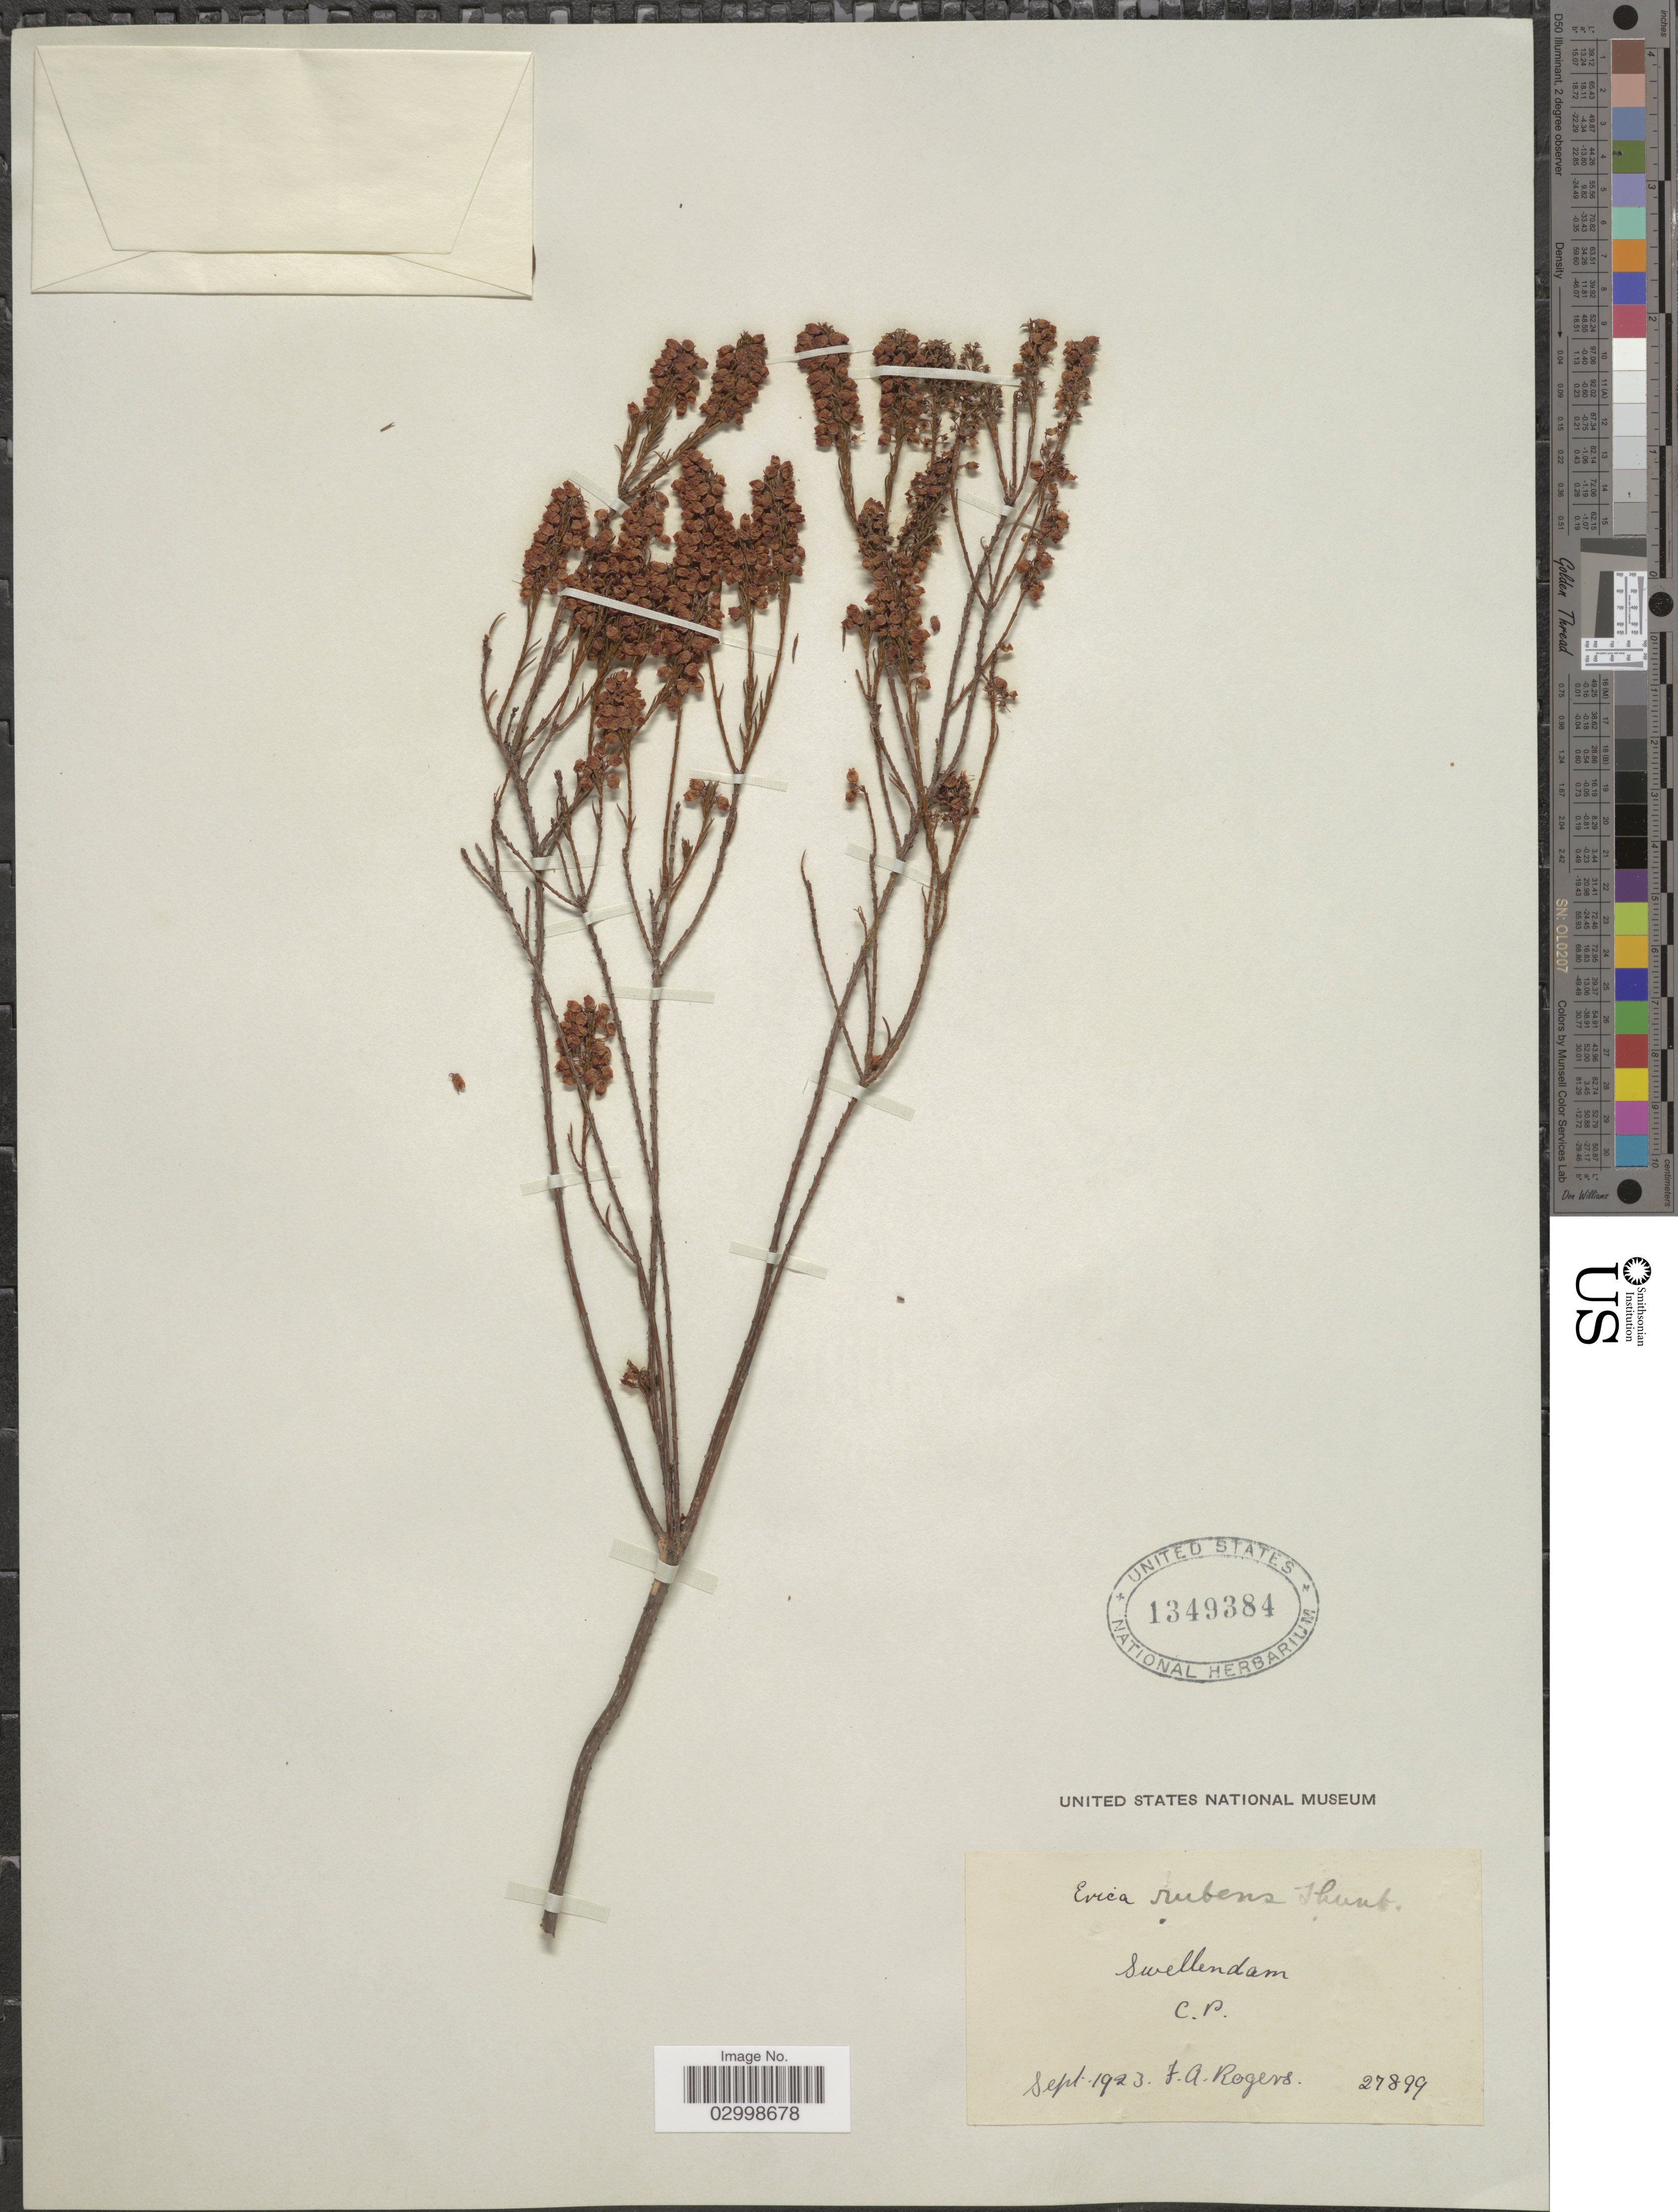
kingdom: Plantae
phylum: Tracheophyta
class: Magnoliopsida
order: Ericales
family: Ericaceae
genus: Erica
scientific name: Erica rubens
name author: Thunb.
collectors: F. A. Rogers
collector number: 27899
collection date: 1923-09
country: South Africa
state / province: Western Cape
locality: Swellendam.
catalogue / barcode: US 1349384